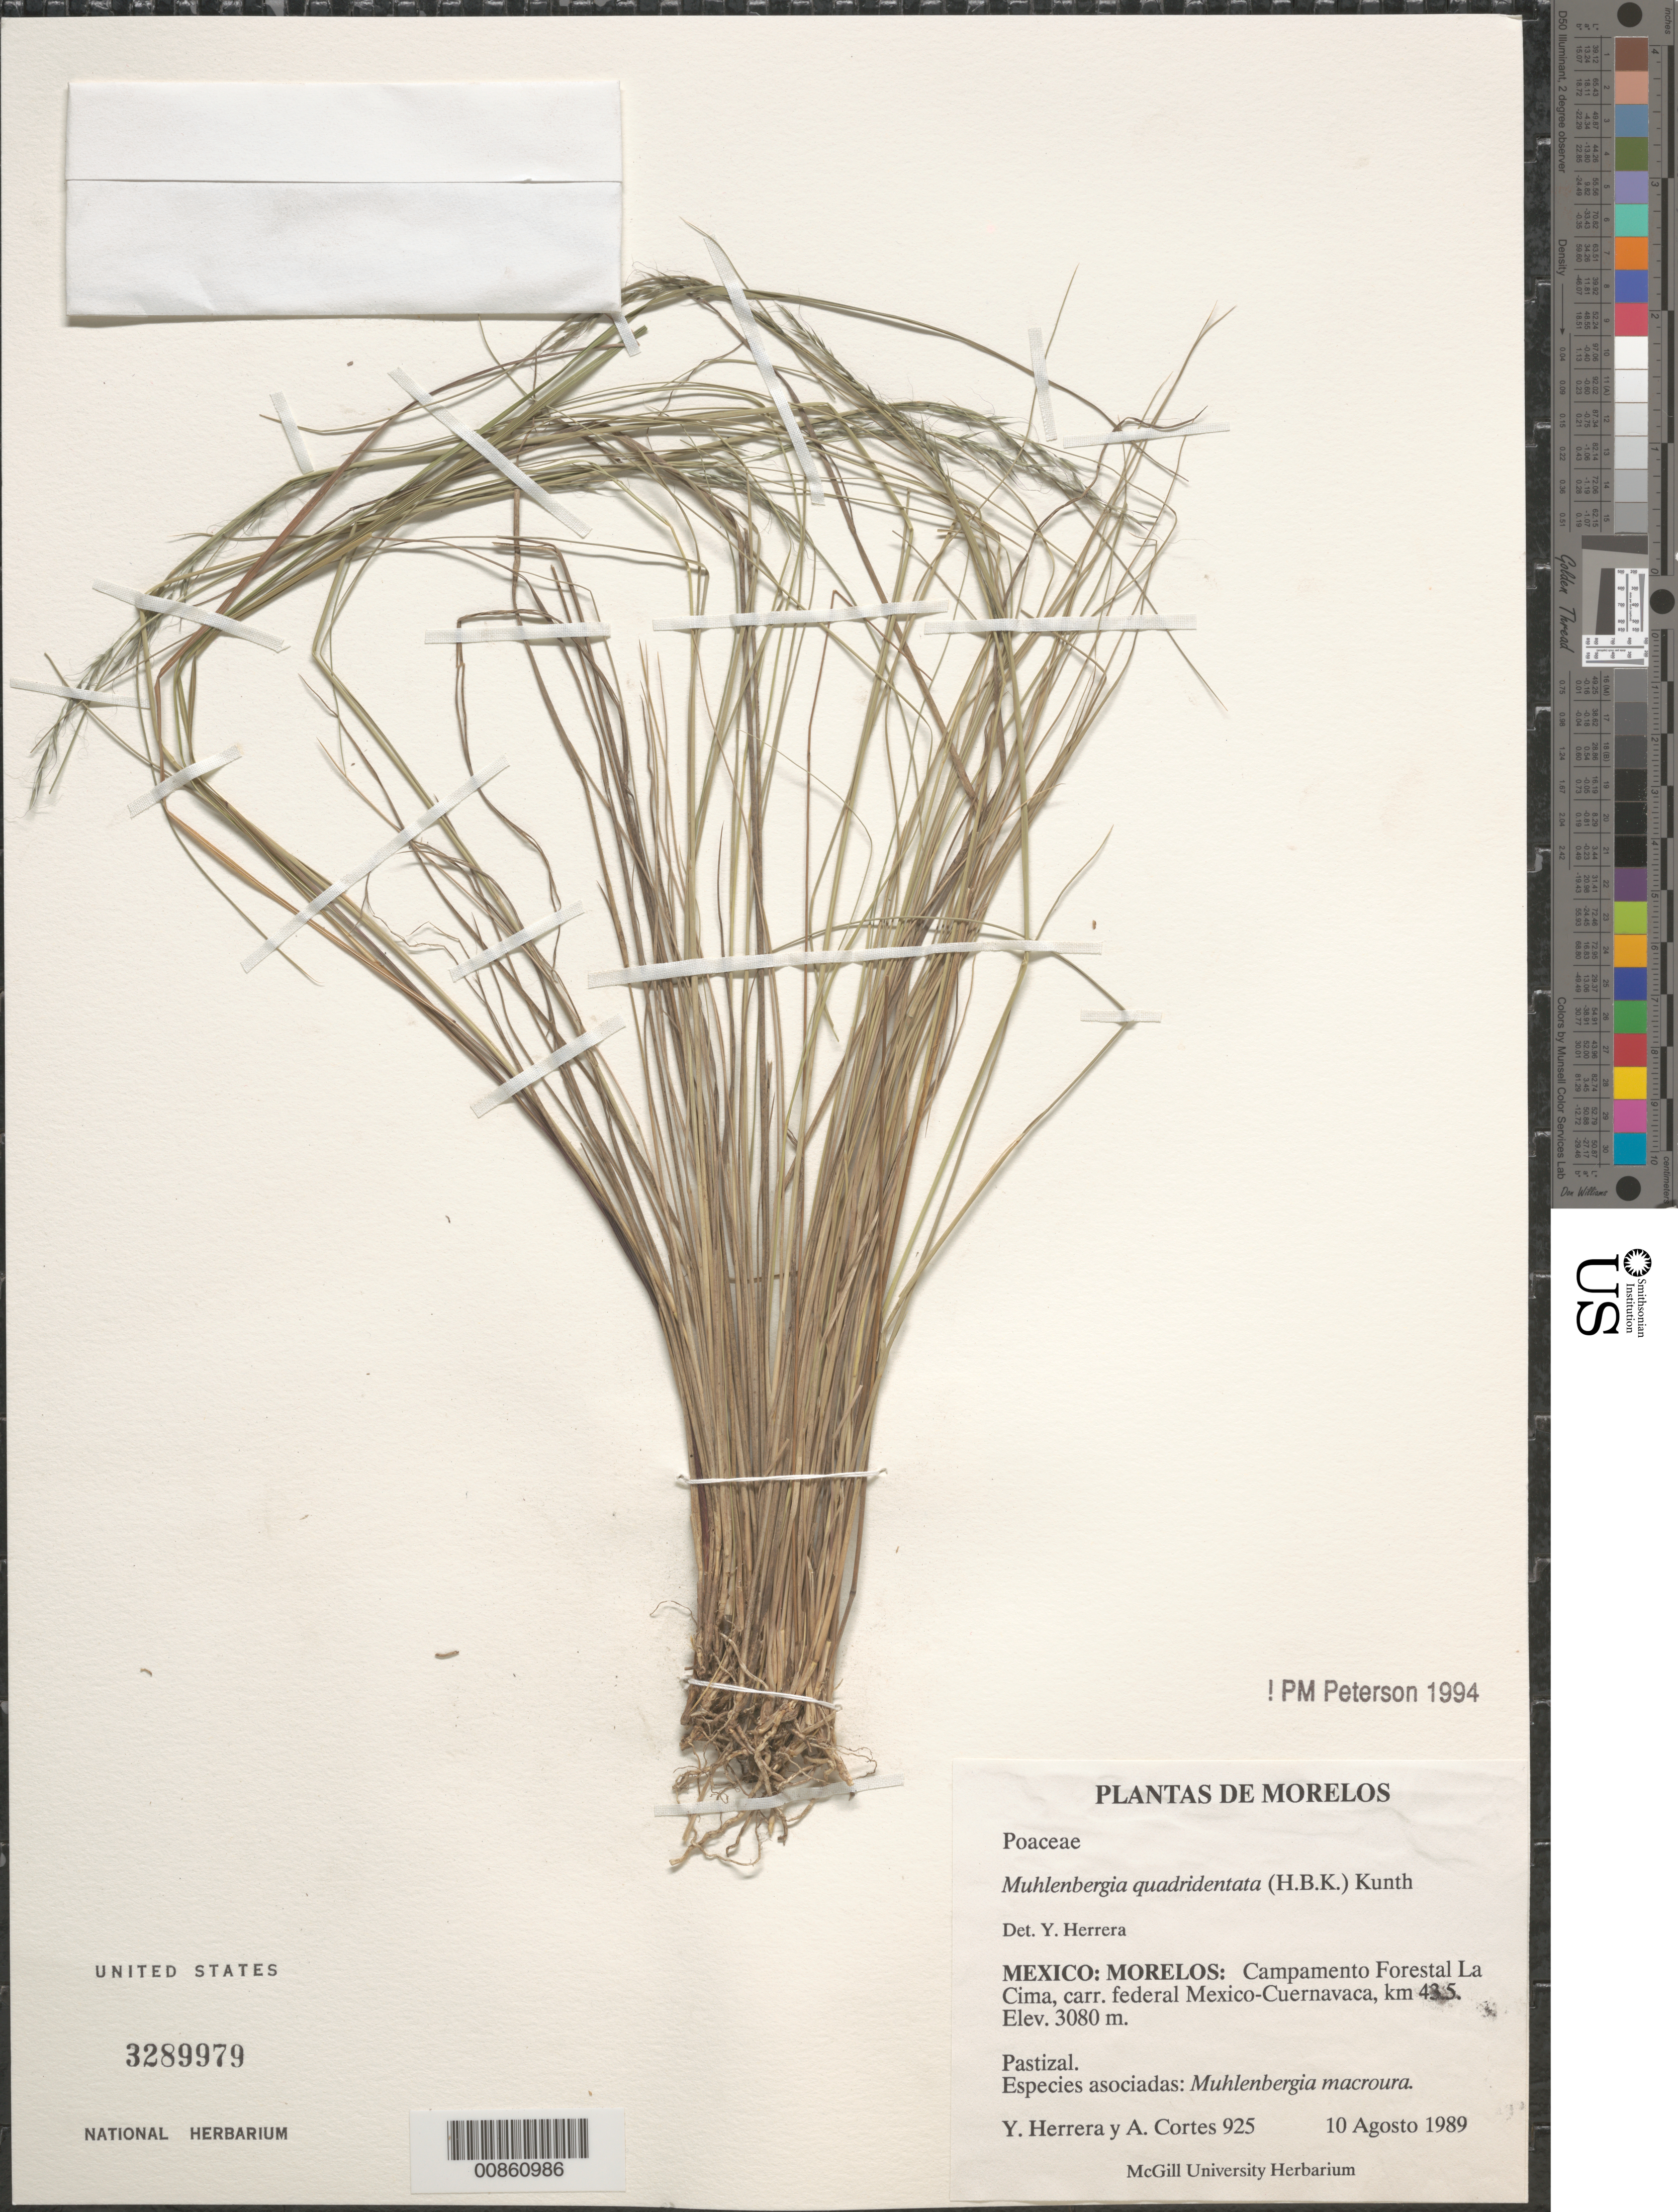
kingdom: Plantae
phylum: Tracheophyta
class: Liliopsida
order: Poales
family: Poaceae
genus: Muhlenbergia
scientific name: Muhlenbergia purpusii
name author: Mez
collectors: Y. Herrera Arrieta & A. Cortès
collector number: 925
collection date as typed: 10 Aug 1989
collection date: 1989-08-10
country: Mexico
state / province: México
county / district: Huitzilac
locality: Campamento forestal La Cima, carr. federal México-Cuernavaca km 43.5, mpio. Huitzilac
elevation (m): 3080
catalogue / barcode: US 3289979